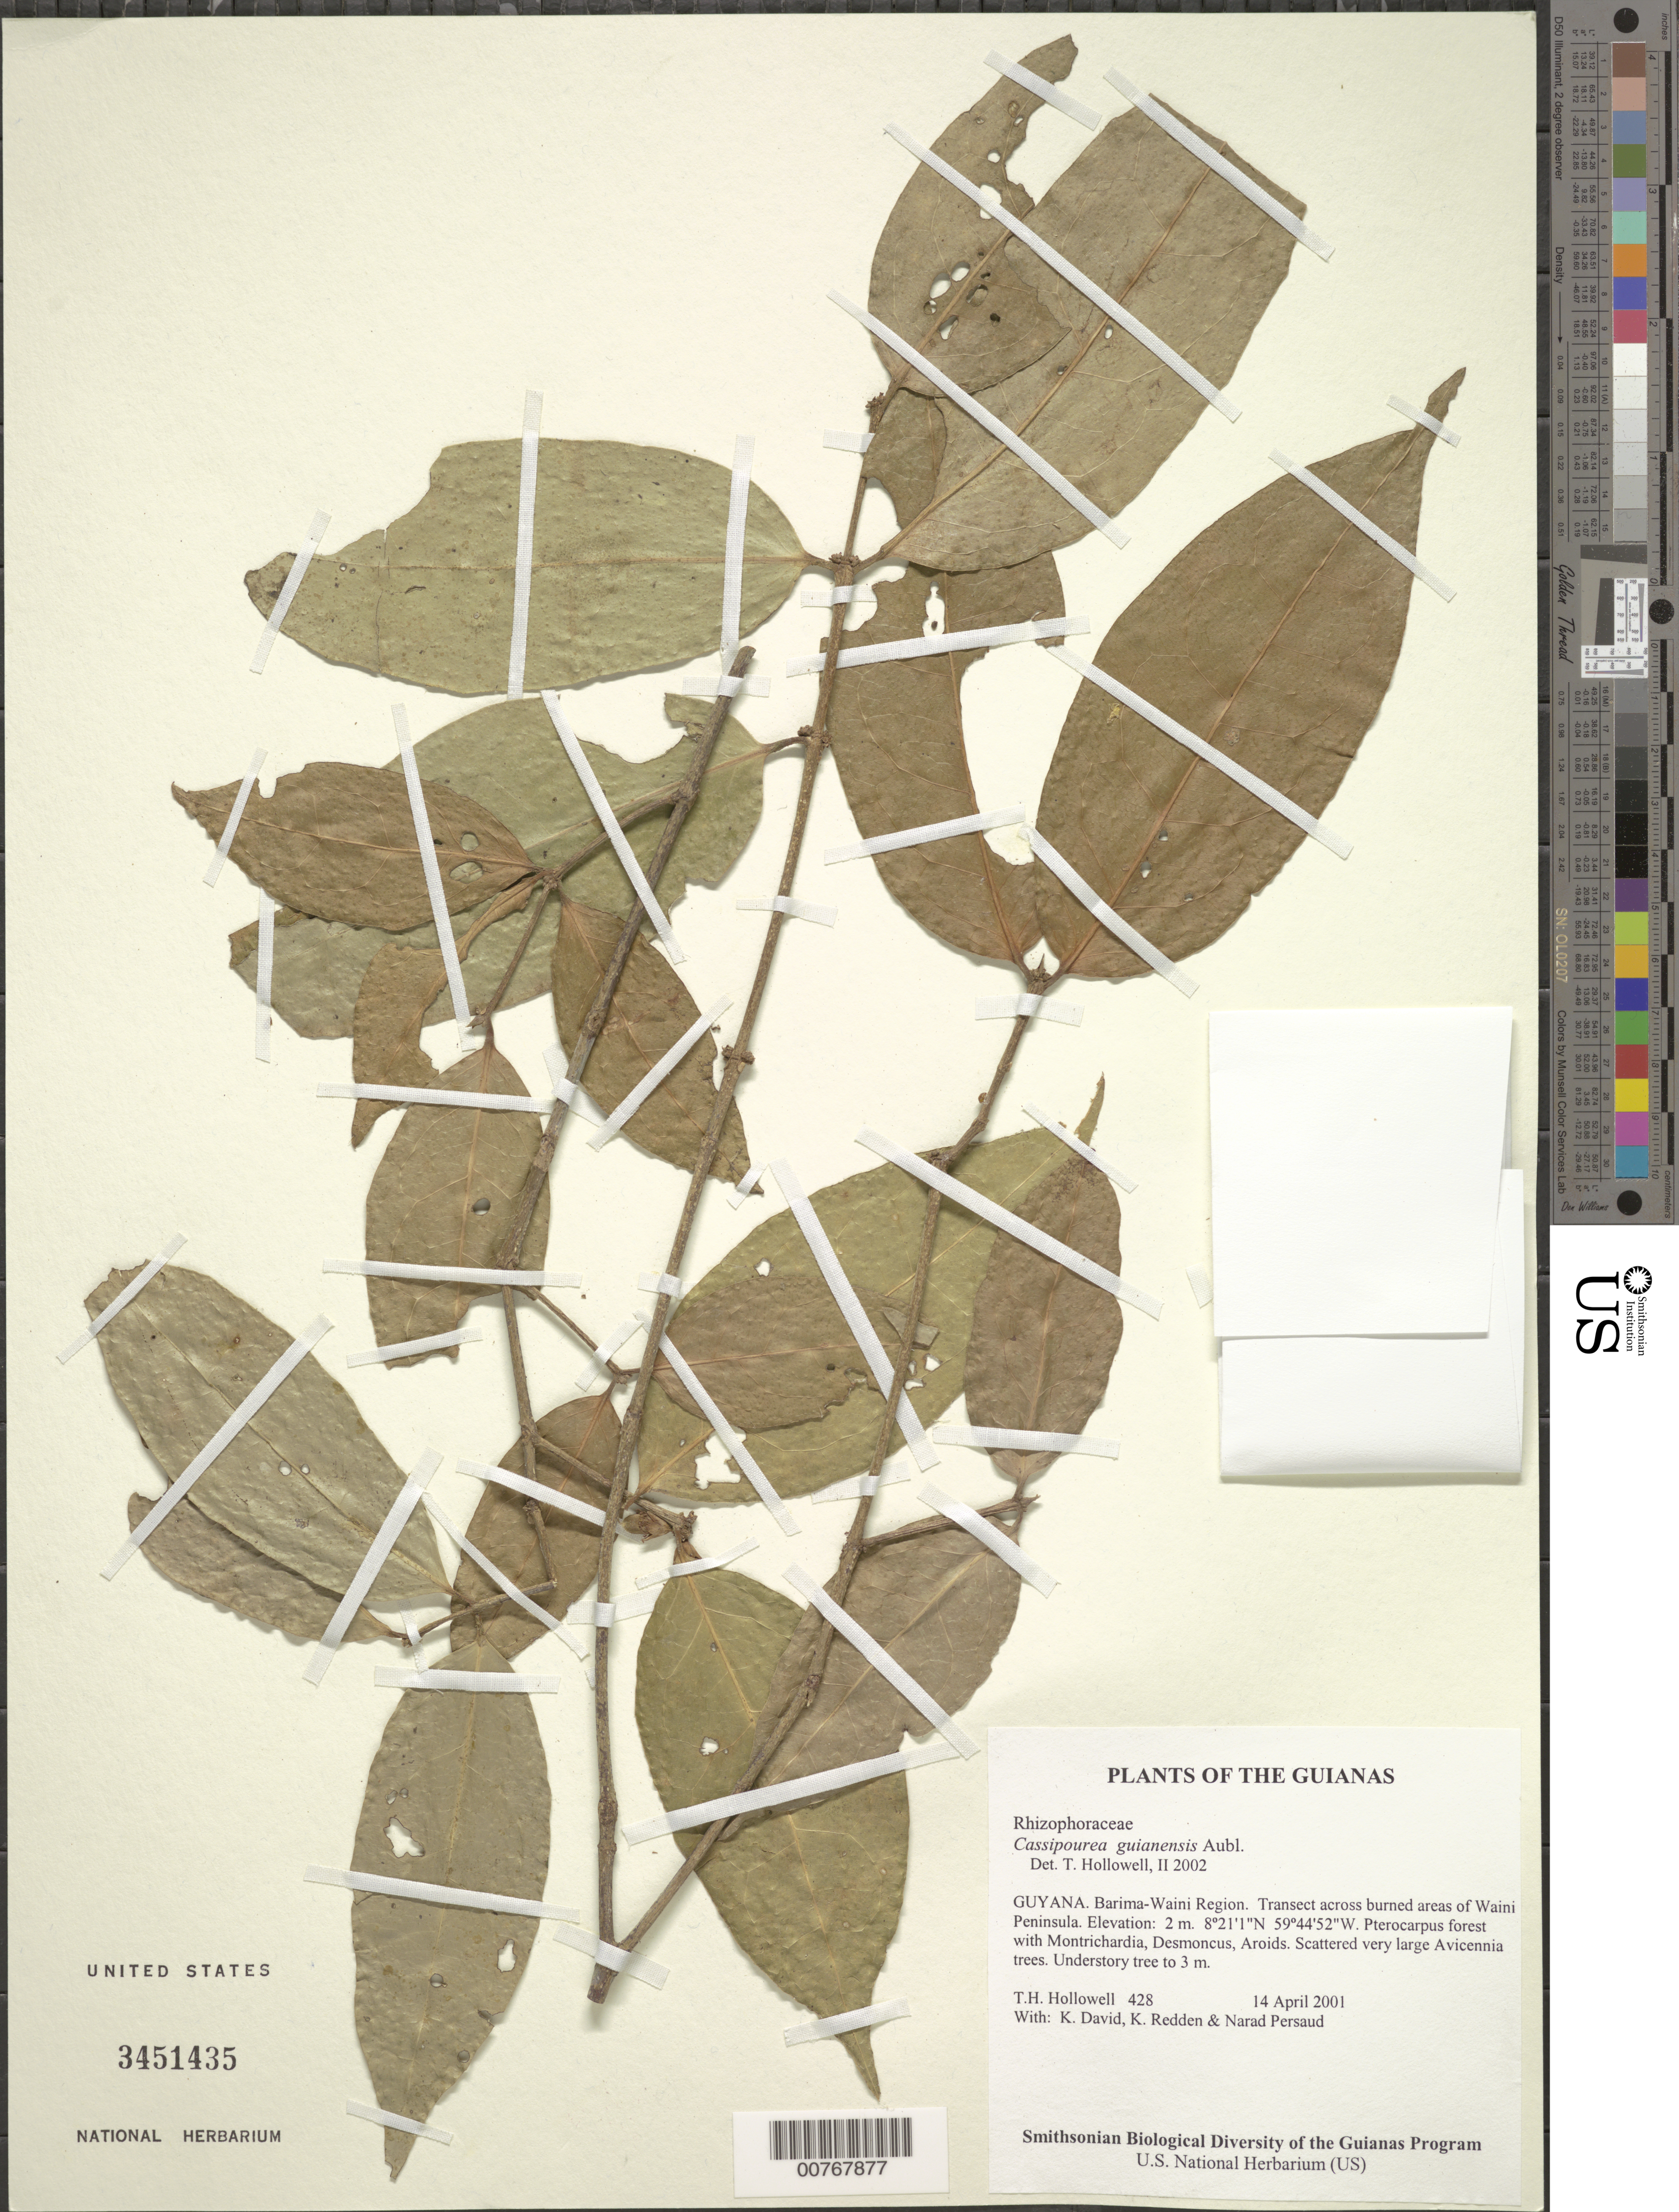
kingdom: Plantae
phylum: Tracheophyta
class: Magnoliopsida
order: Malpighiales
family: Rhizophoraceae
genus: Cassipourea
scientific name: Cassipourea guianensis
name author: Aubl.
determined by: Hollowell, T. H., (BOT), Smithsonian Institution - National Museum of Natural History (UNITED STATES)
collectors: T. Hollowell, K. David, K. M. Redden & N. Persaud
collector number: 428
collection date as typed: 14 April 2001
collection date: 2001-04-14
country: Guyana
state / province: Barima-Waini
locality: Transect across burned areas of Waini Peninsula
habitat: Pterocarpus forest with Montrichardia, Desmoncus, Aroids. Scattered very large Avicennia trees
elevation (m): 2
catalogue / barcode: US 3451435